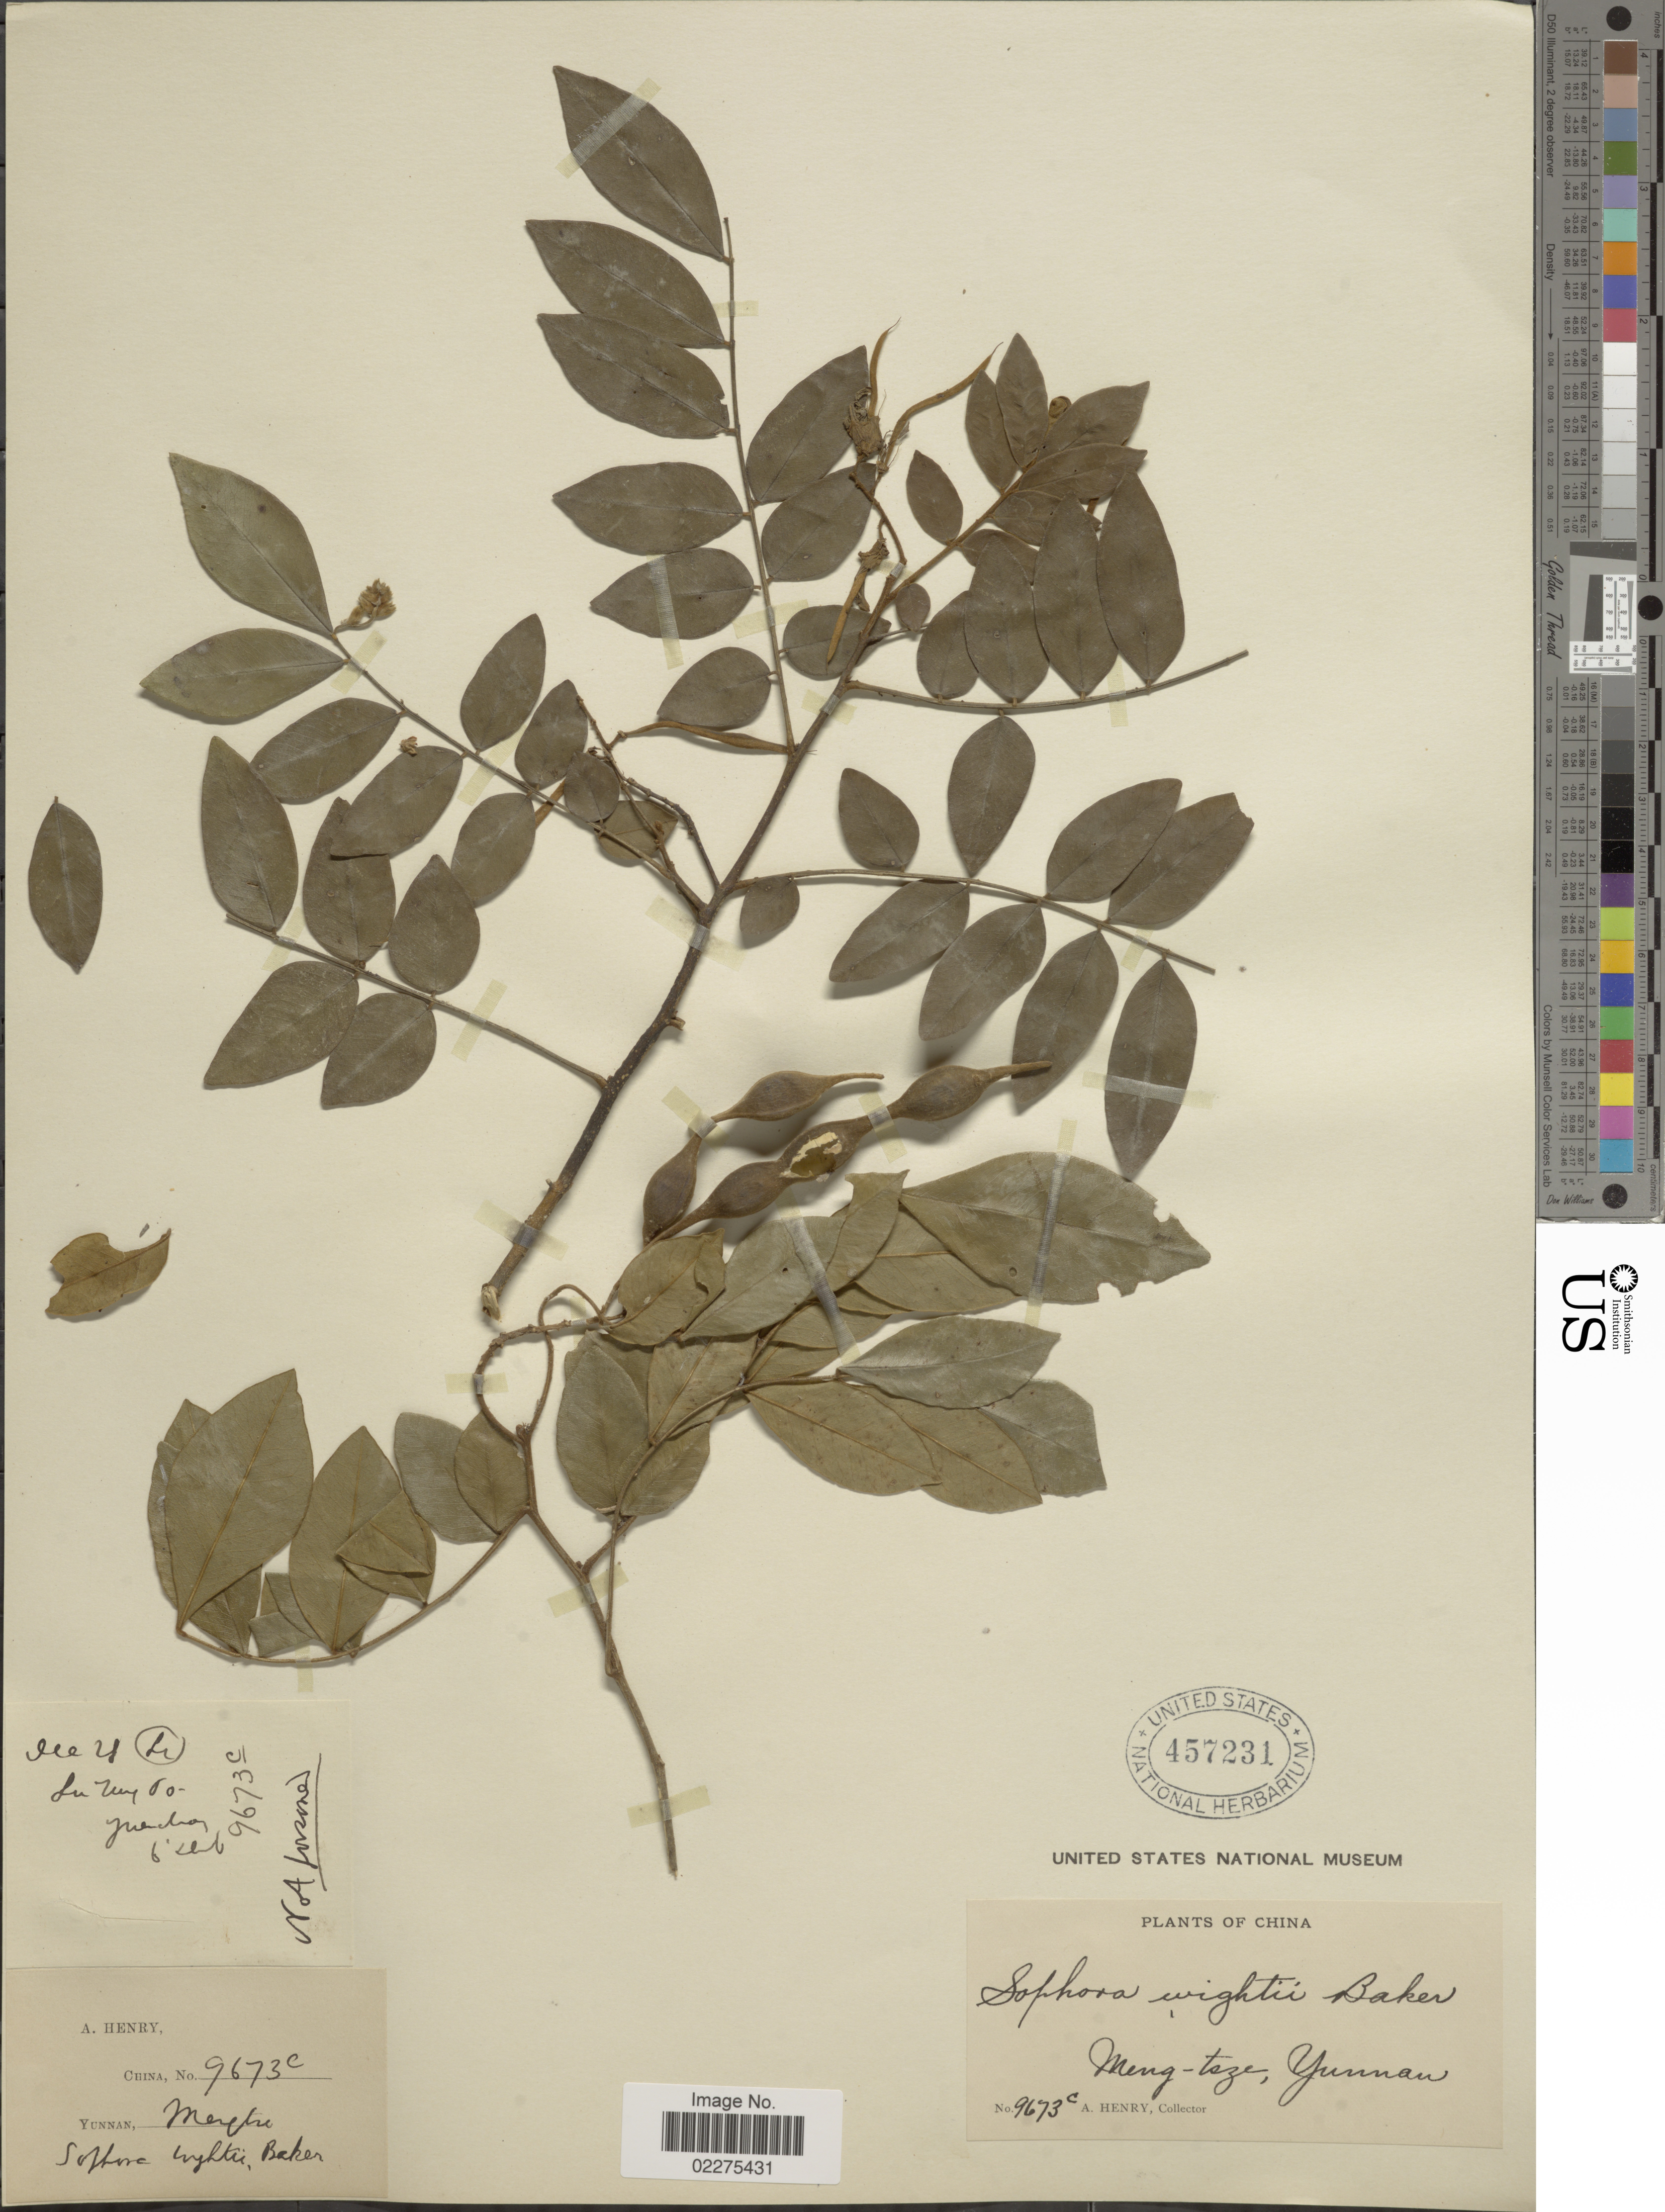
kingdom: Plantae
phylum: Tracheophyta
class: Magnoliopsida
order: Fabales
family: Fabaceae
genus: Sophora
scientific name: Sophora wightii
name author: Baker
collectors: A. Henry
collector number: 9673 C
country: China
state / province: Yunnan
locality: Mengtsze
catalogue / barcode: US 457231